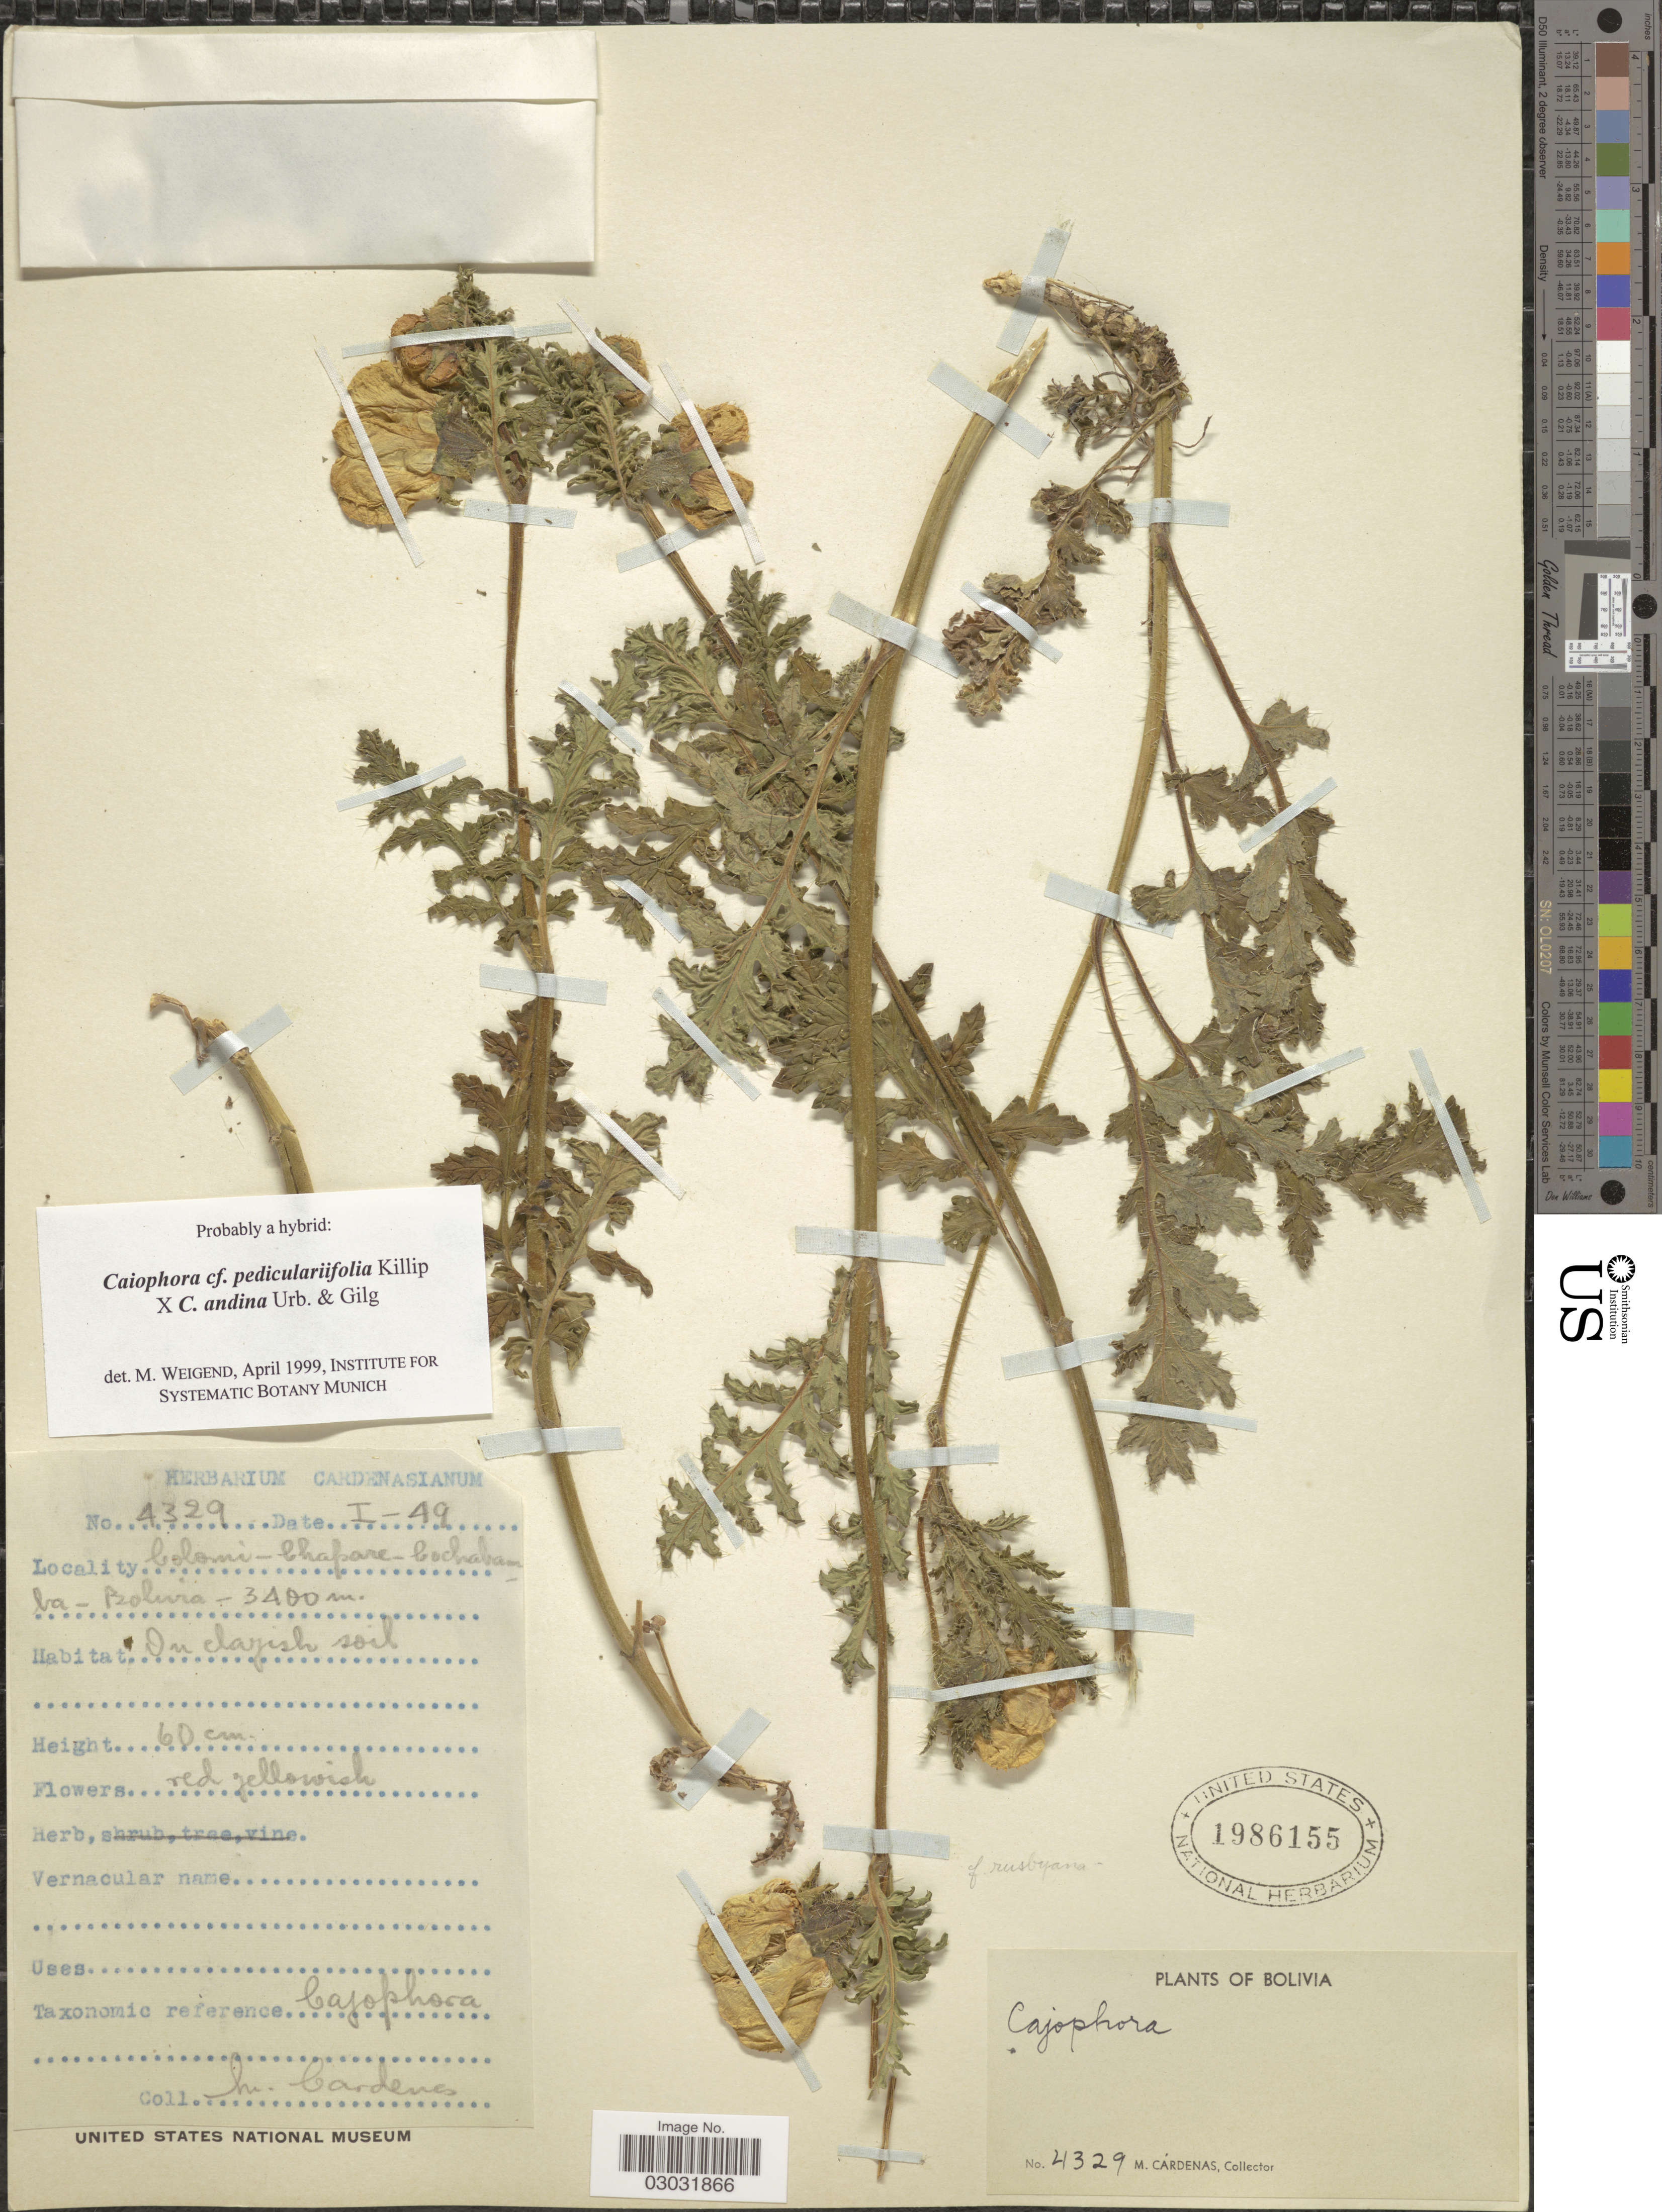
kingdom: Plantae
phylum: Tracheophyta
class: Magnoliopsida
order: Cornales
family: Loasaceae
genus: Caiophora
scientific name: Caiophora pedicularifolia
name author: Killip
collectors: M. Cárdenas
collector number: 4329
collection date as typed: Transcribed d/m/y: /1/49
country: Bolivia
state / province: Cochabamba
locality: Colomi-Chapare.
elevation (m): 3400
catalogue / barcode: US 1986155